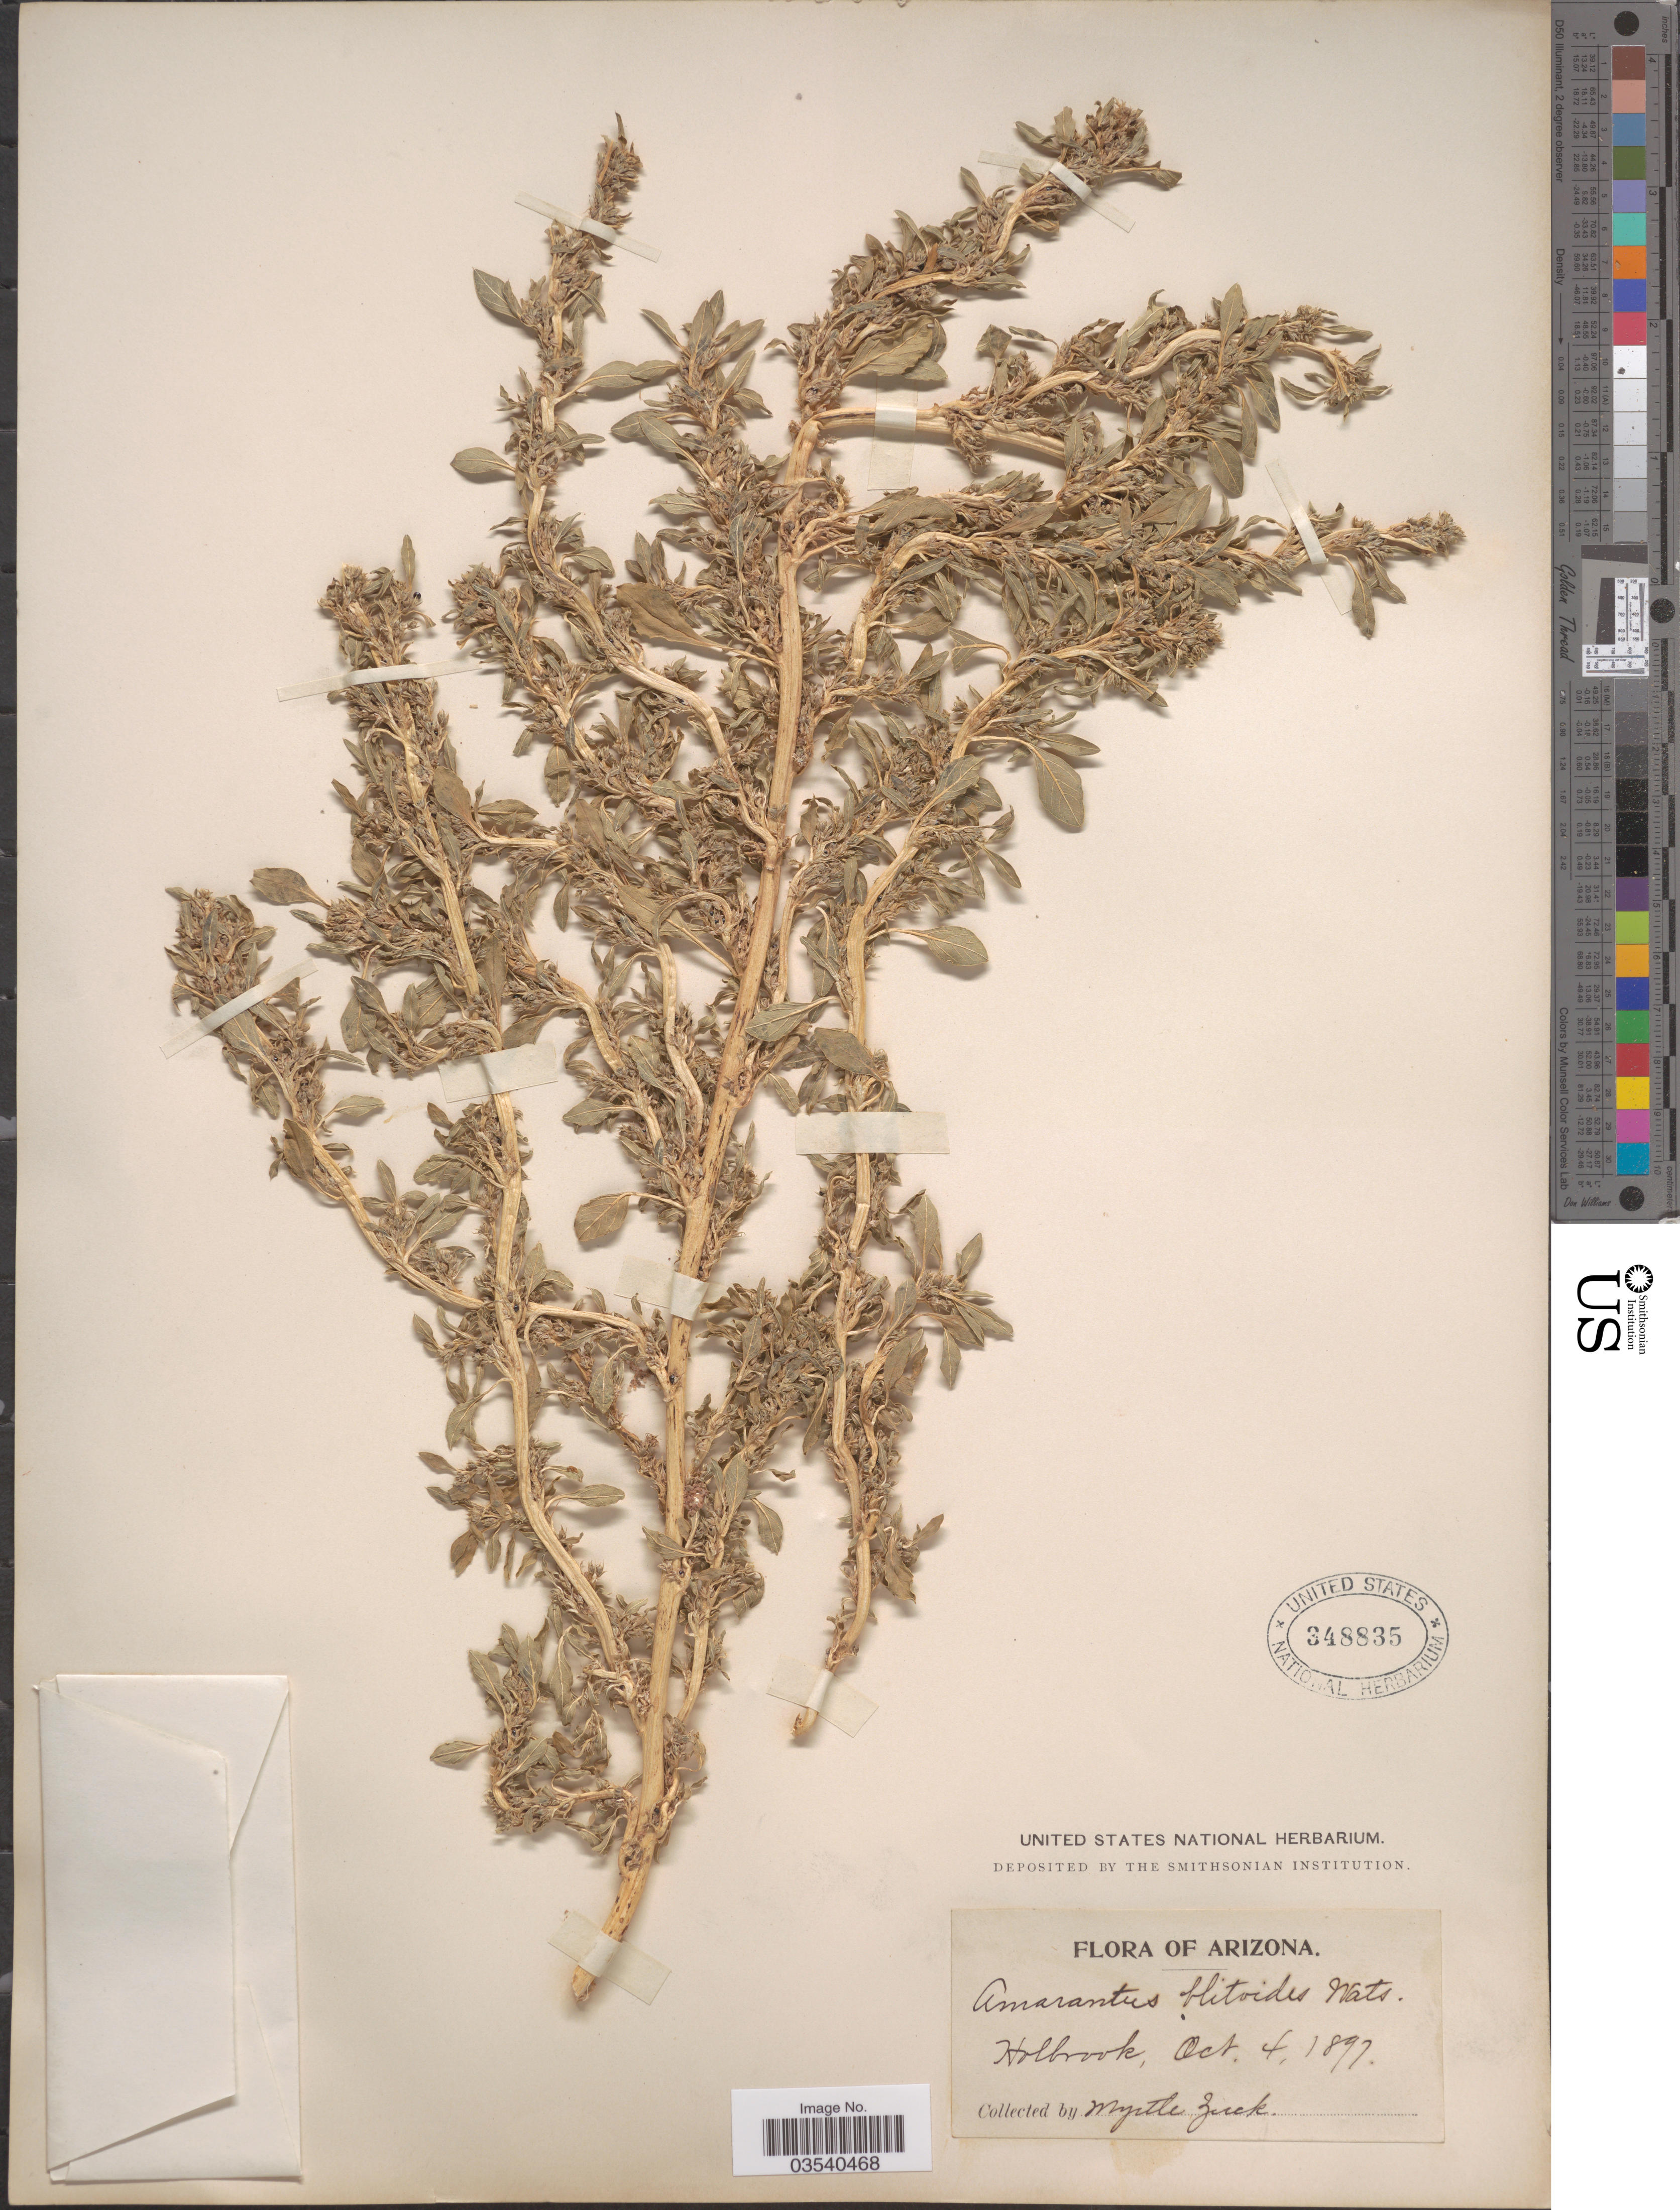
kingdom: Plantae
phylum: Tracheophyta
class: Magnoliopsida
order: Caryophyllales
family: Amaranthaceae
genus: Amaranthus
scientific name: Amaranthus graecizans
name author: L.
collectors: M. Zuck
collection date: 1897-10-04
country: United States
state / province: Arizona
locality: Holbrook.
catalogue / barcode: US 348835